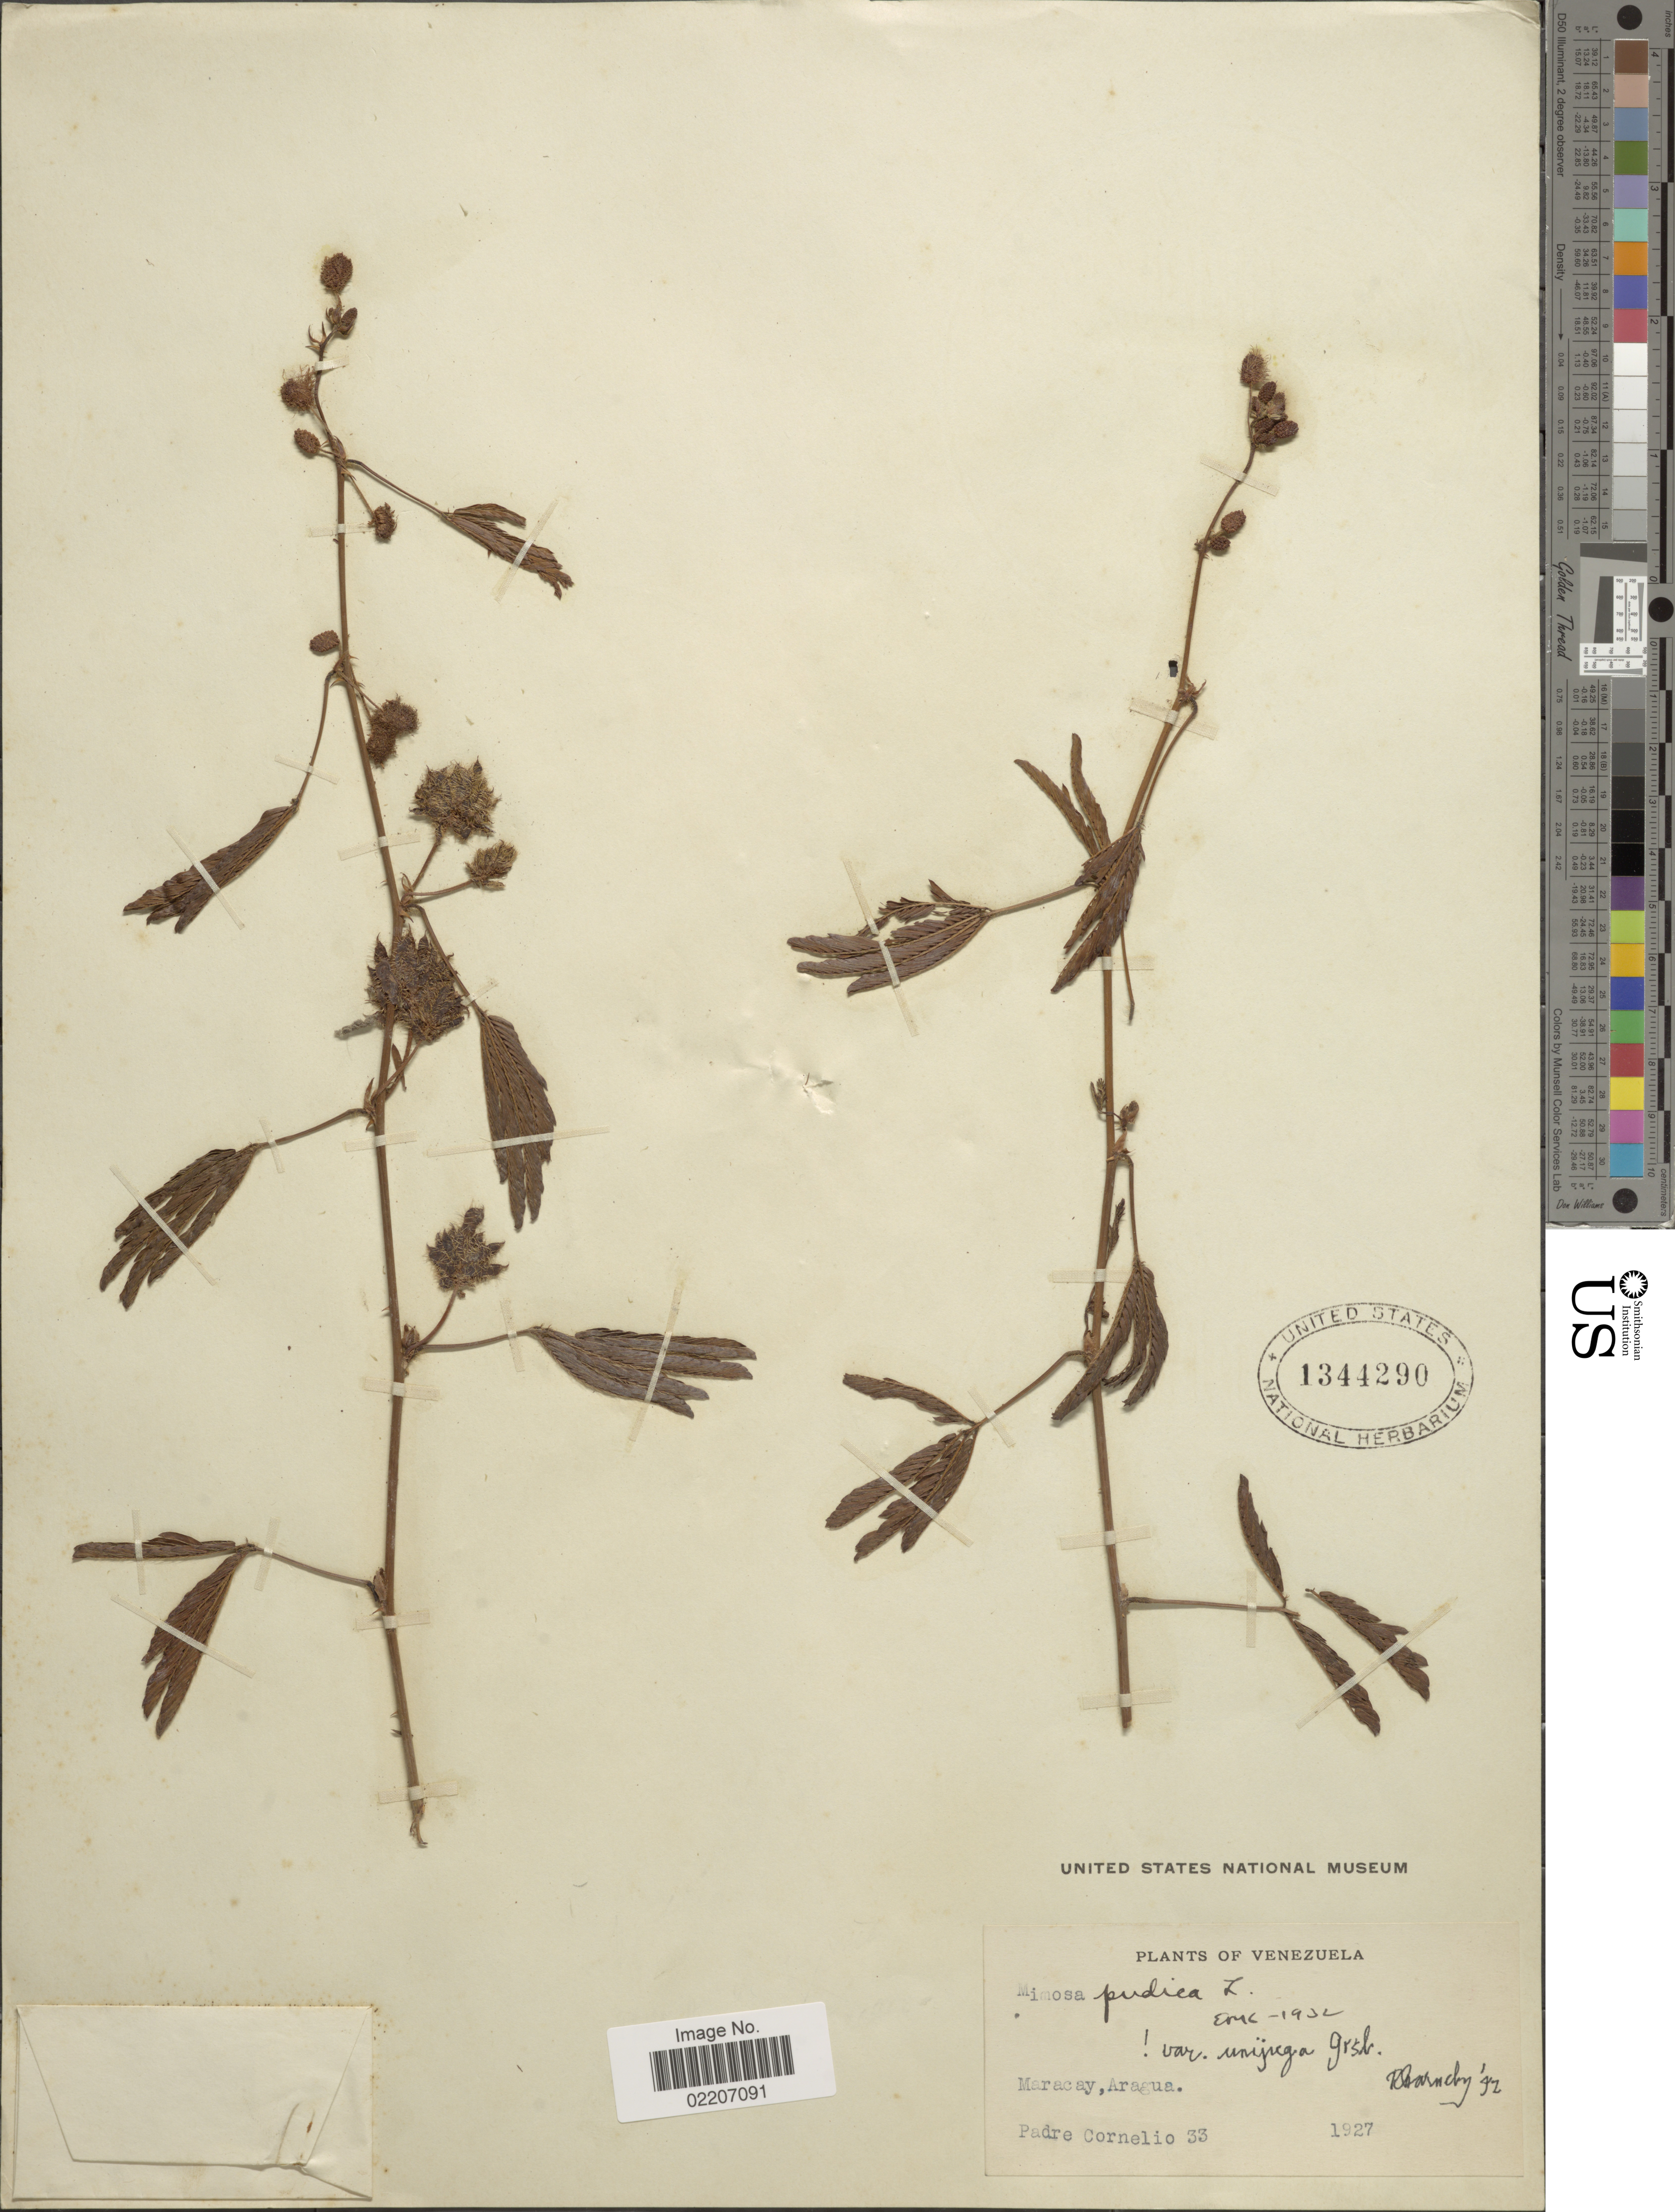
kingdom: Plantae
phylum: Tracheophyta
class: Magnoliopsida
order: Fabales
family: Fabaceae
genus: Mimosa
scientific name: Mimosa pudica var. unijuga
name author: (Walp. & Duchass.) Griseb.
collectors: P. Cornelio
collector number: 33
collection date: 1927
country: Venezuela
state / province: Aragua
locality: Maracay, Aragua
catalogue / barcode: US 1344290